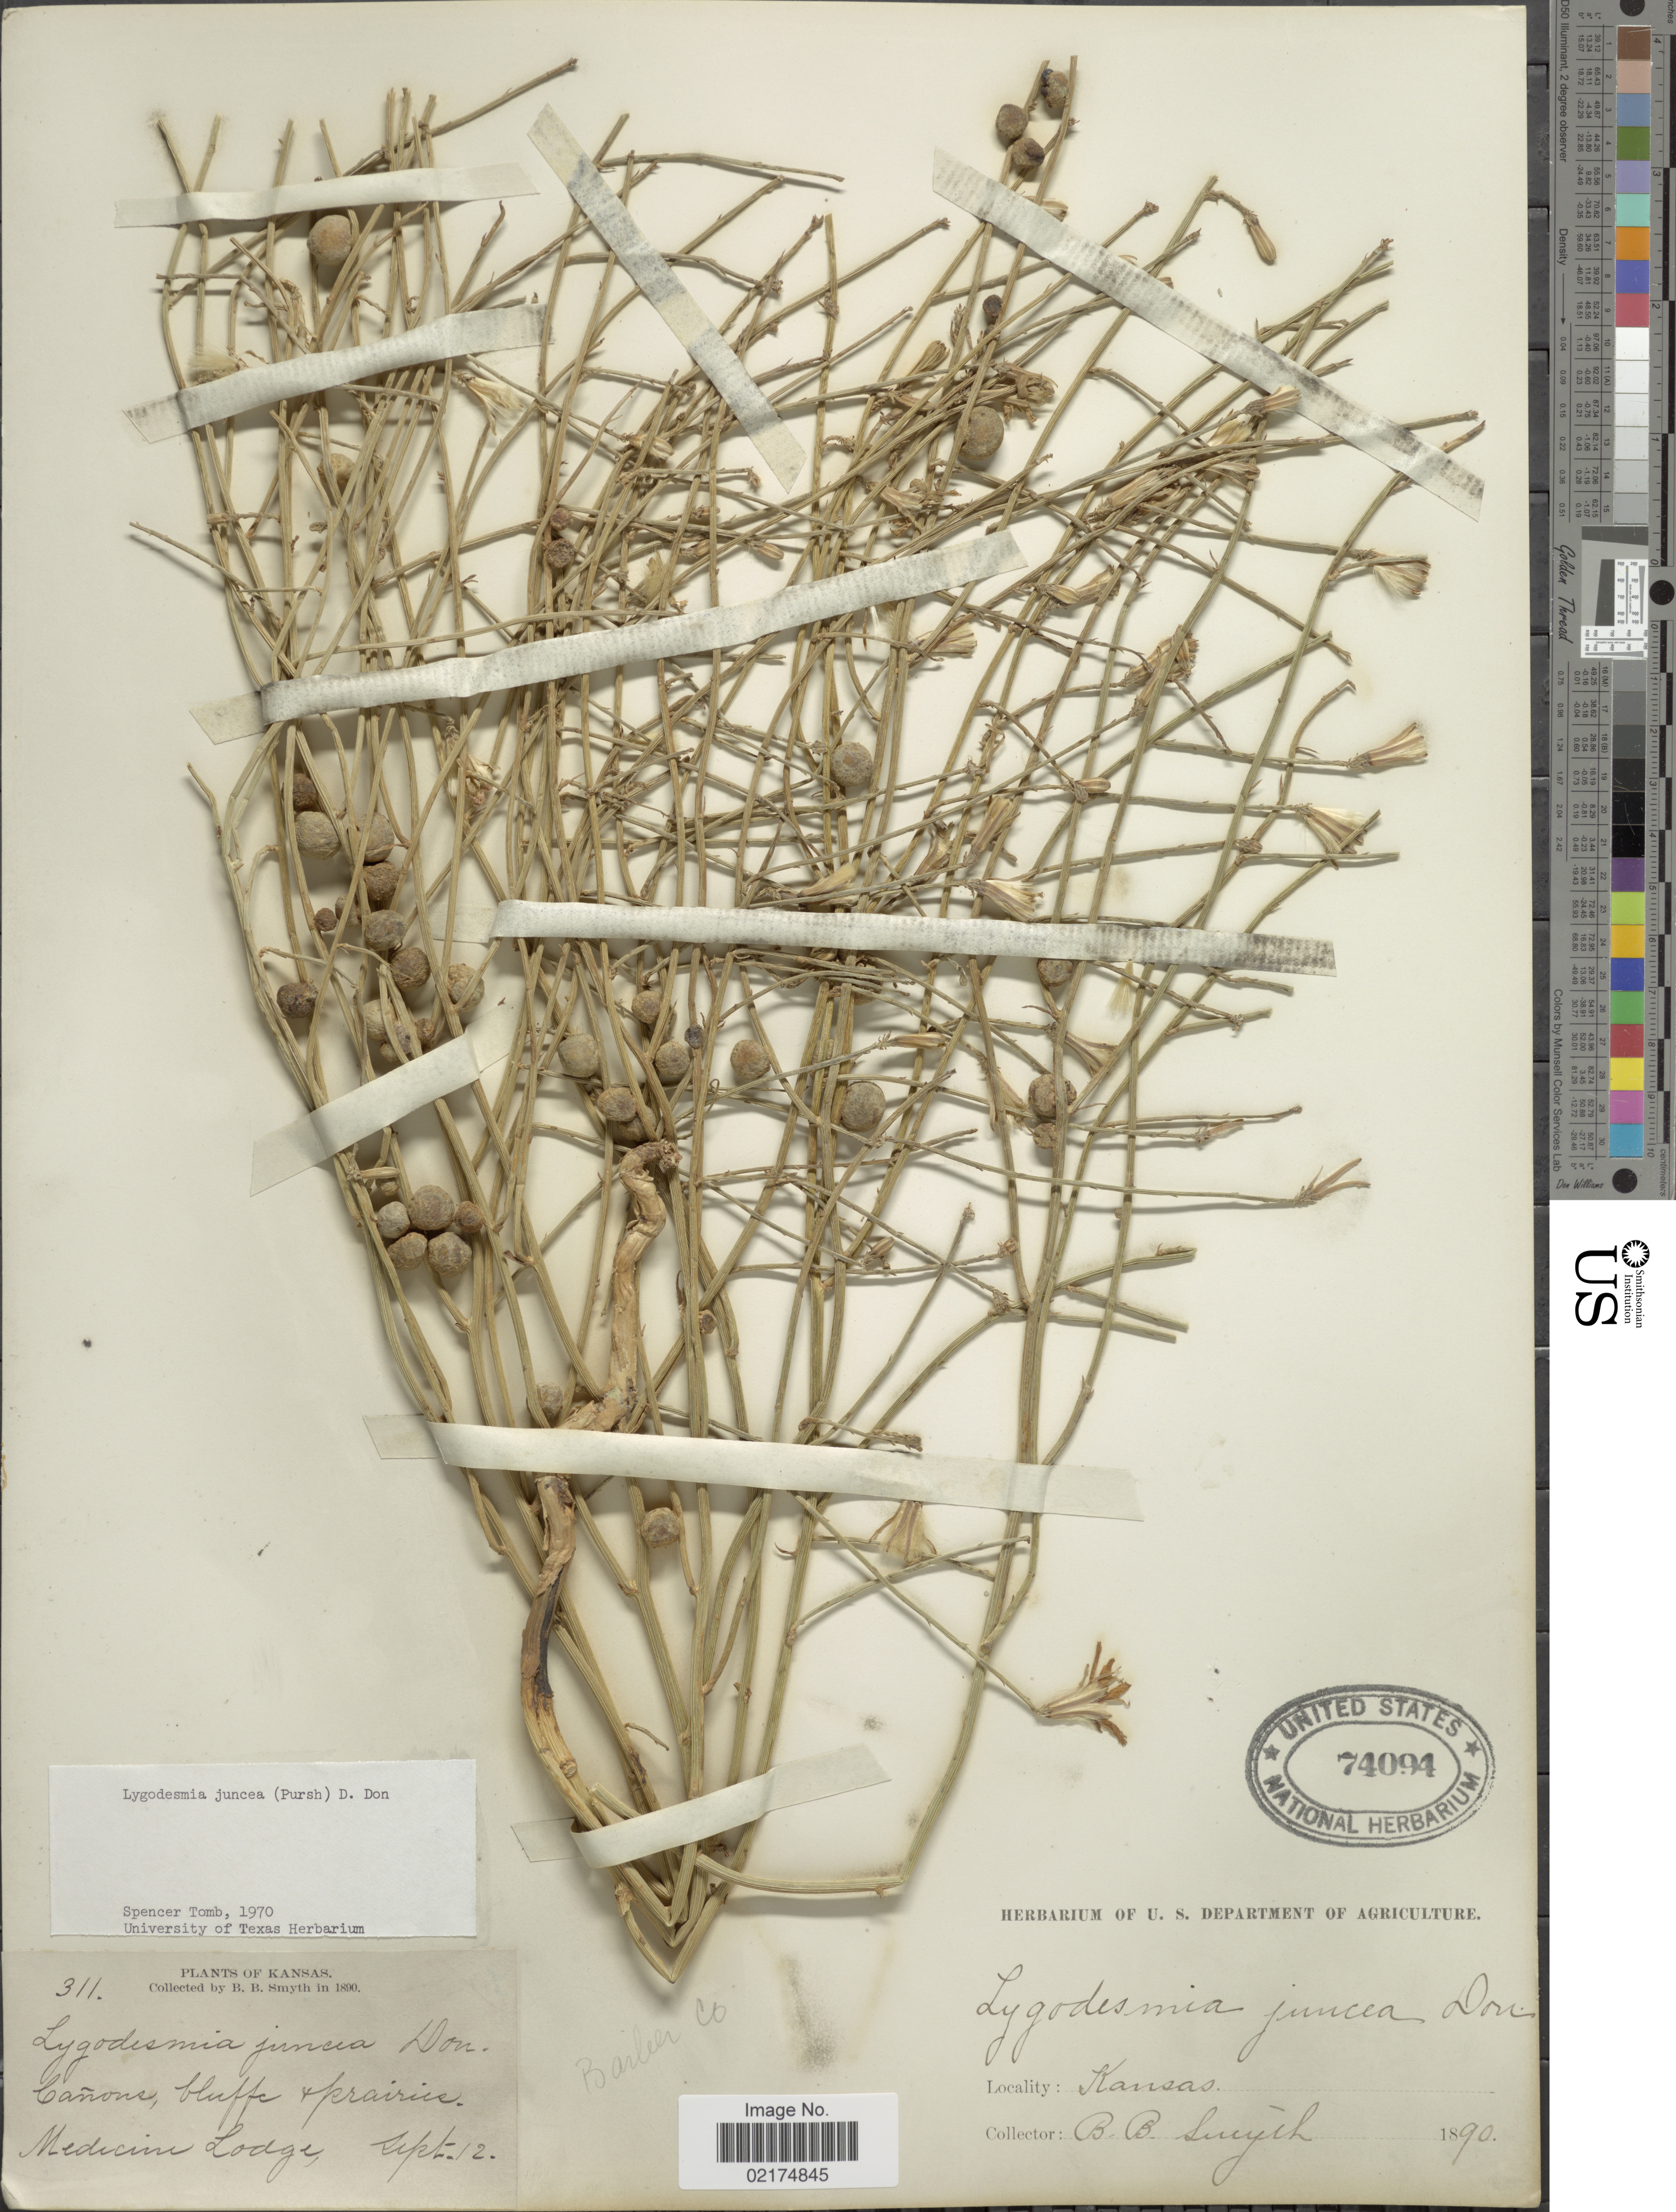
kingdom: Plantae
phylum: Tracheophyta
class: Magnoliopsida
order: Asterales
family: Asteraceae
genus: Lygodesmia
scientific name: Lygodesmia juncea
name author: D. Don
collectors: B. Smyth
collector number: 311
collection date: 1890-09-12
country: United States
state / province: Kansas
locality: Medicine Lodge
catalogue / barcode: US 74094